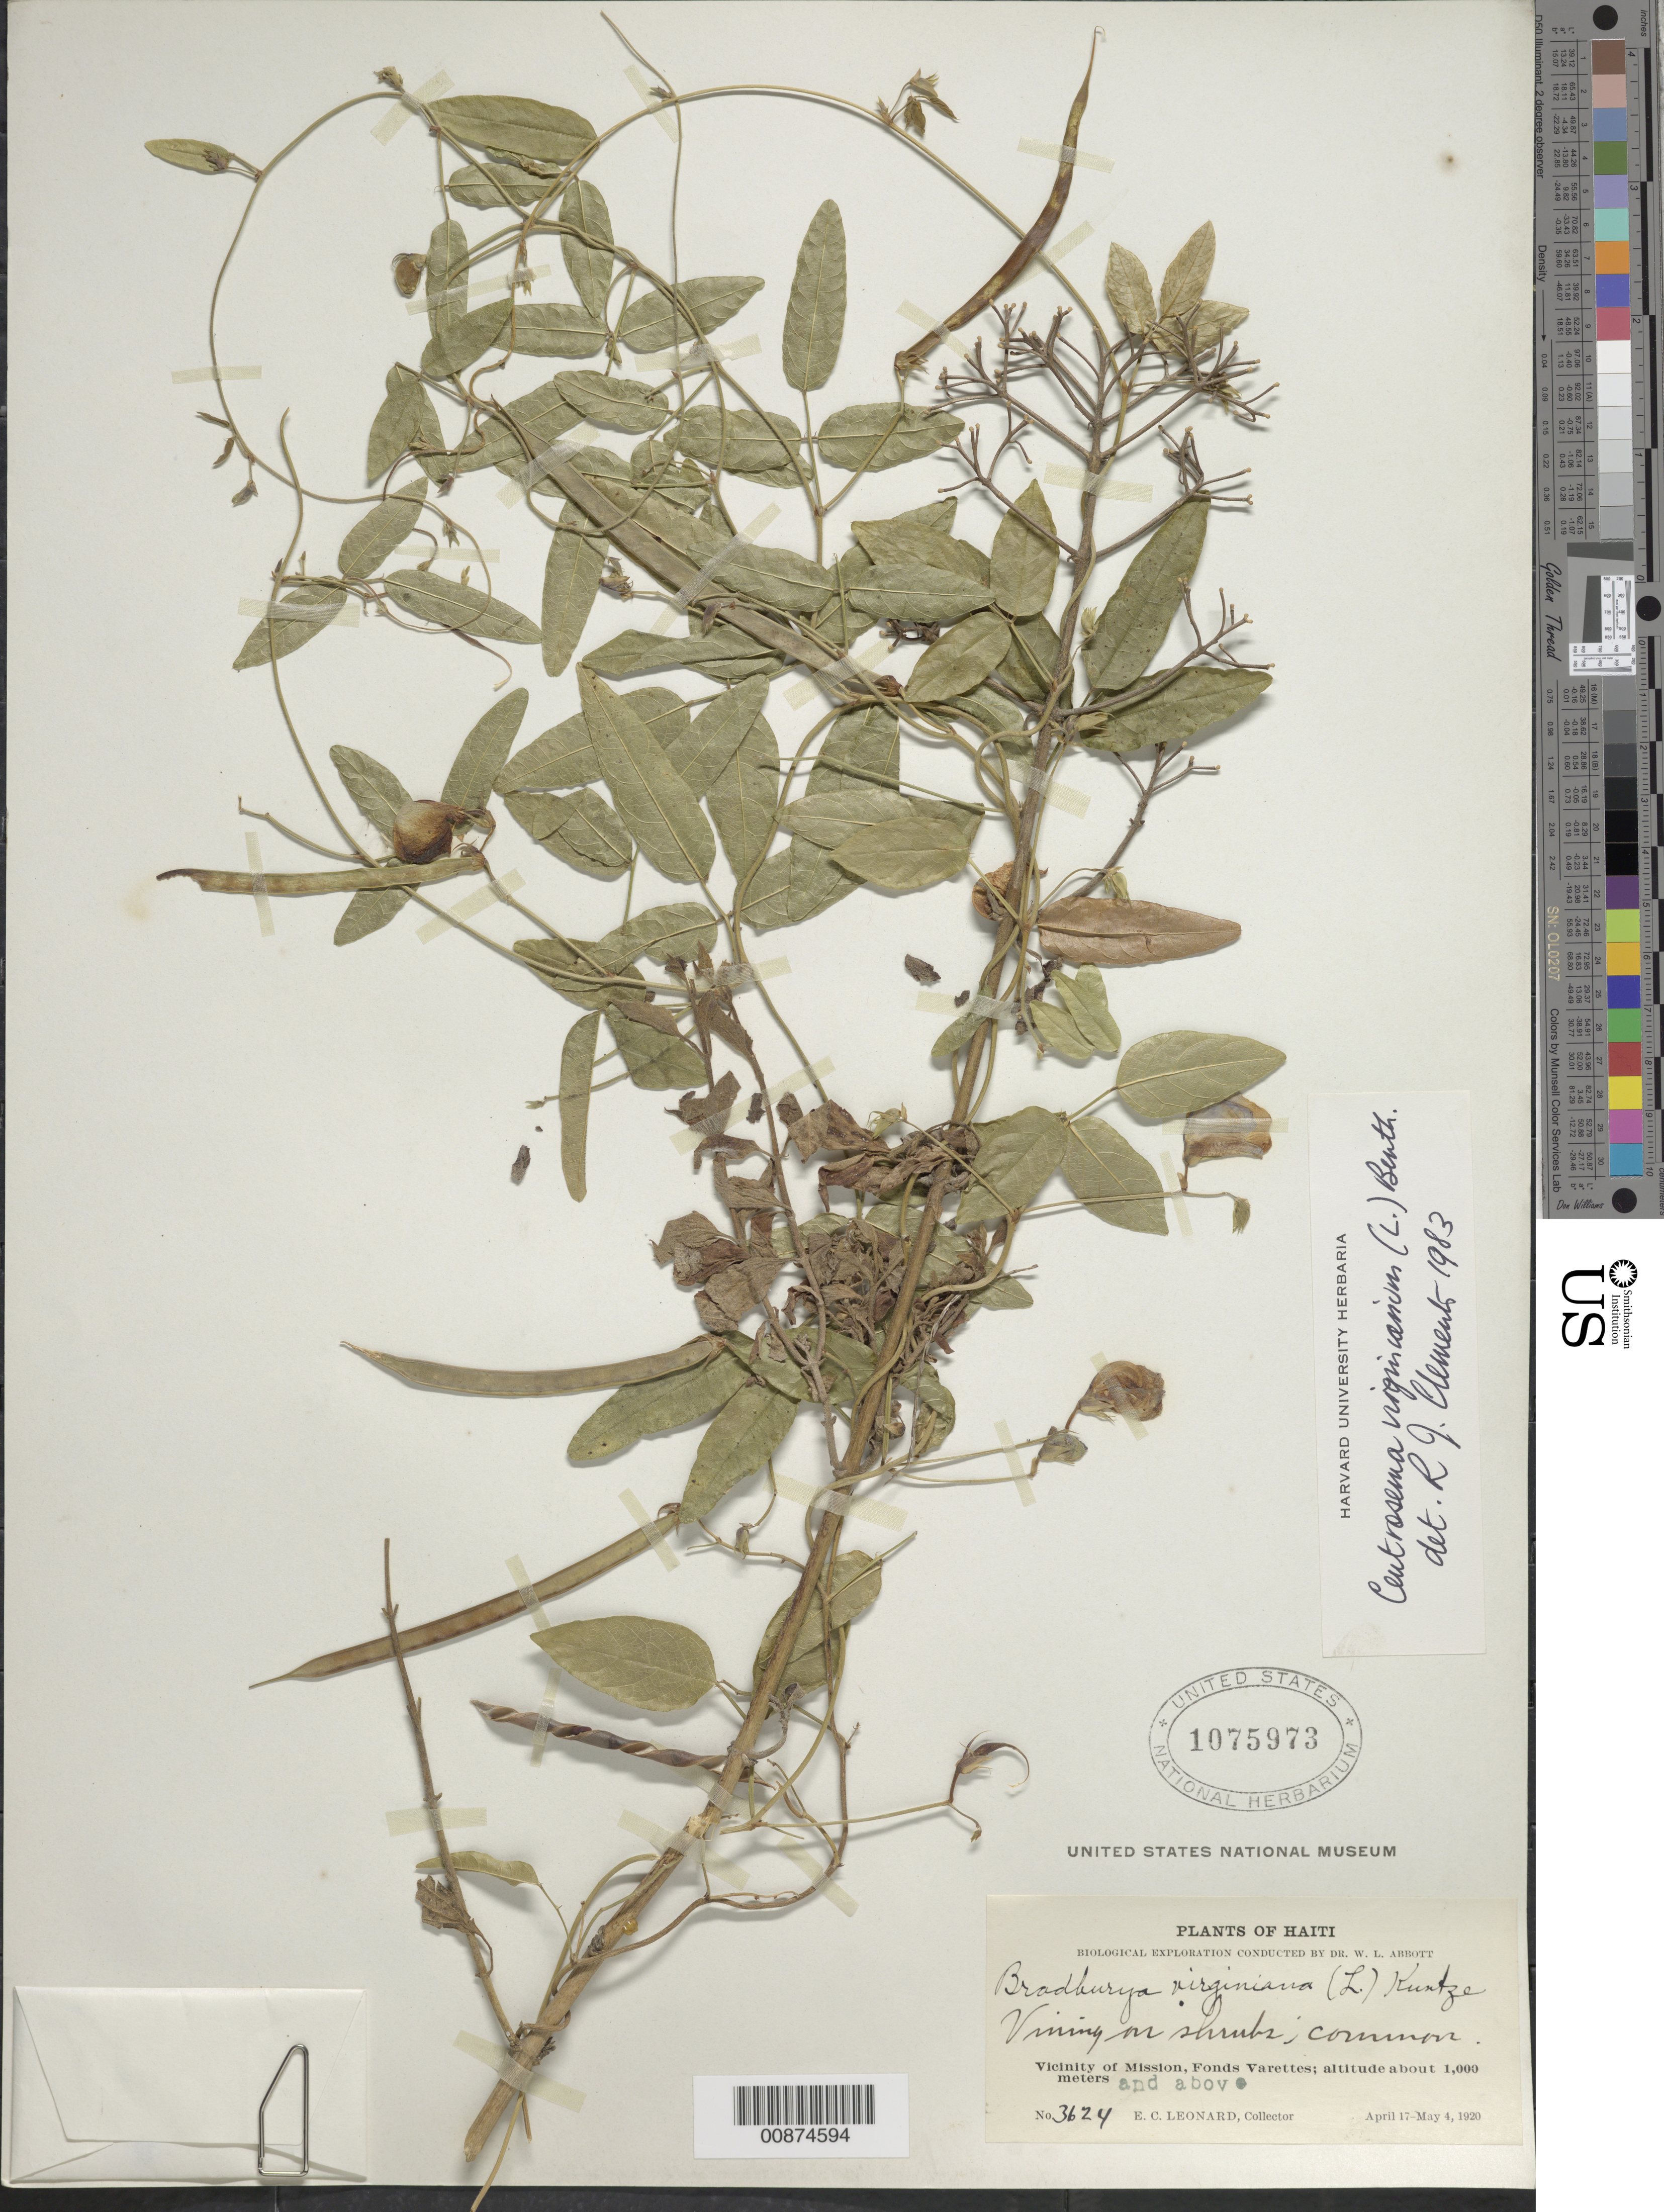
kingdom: Plantae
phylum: Tracheophyta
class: Magnoliopsida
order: Fabales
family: Fabaceae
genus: Centrosema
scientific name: Centrosema virginianum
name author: (L.) Benth.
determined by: Clements, R. J.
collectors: E. C. Leonard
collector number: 3624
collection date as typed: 17 Apr 1920 to 04 May 1920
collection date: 1920-04-17/1920-05-04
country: Haiti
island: Hispaniola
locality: Vicinity of Mission, Fonds Varettes.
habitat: Vining on shrubs.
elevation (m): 1000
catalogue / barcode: US 1075973